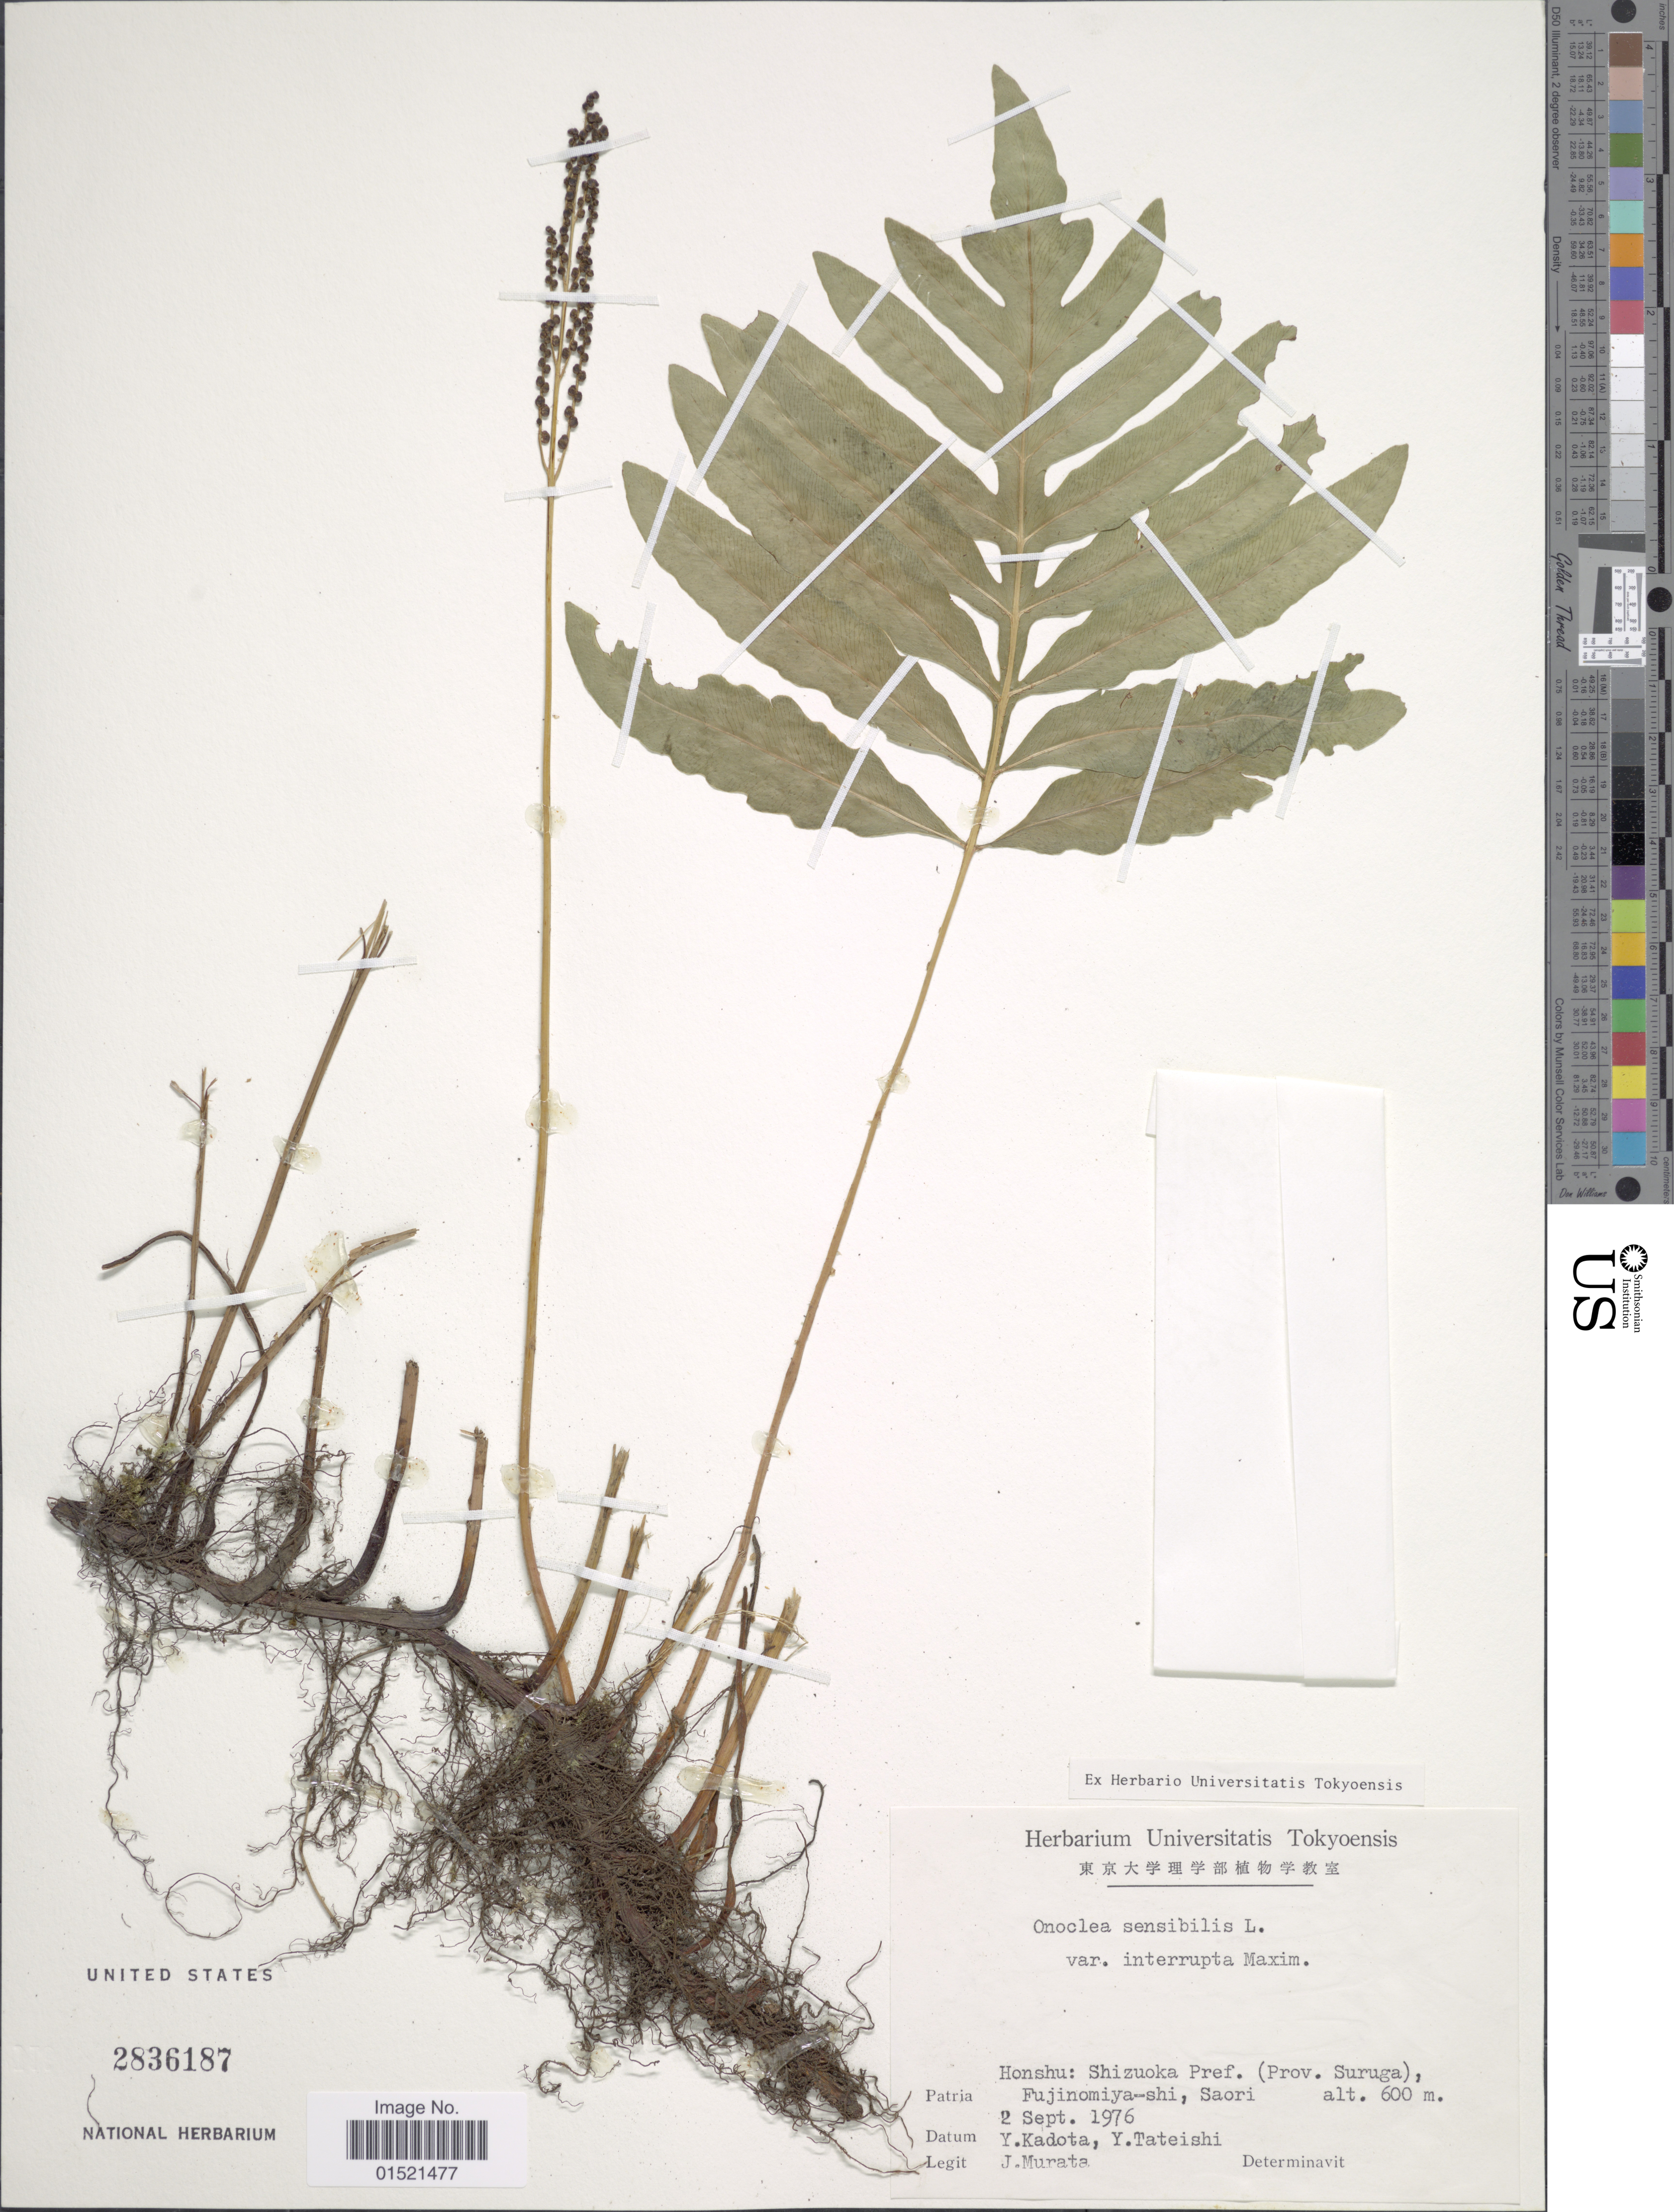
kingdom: Plantae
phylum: Tracheophyta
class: Polypodiopsida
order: Polypodiales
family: Onocleaceae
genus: Onoclea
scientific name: Onoclea sensibilis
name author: L.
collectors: Y. Kadota, Y. Tateishi & J. Murata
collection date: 1976-09-02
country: Japan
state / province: Sizuoka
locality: Honshu: Shizuoka Pref. (Prov. Suruga), Fujinomiya-shi, Saori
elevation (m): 600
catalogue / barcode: US 2836187